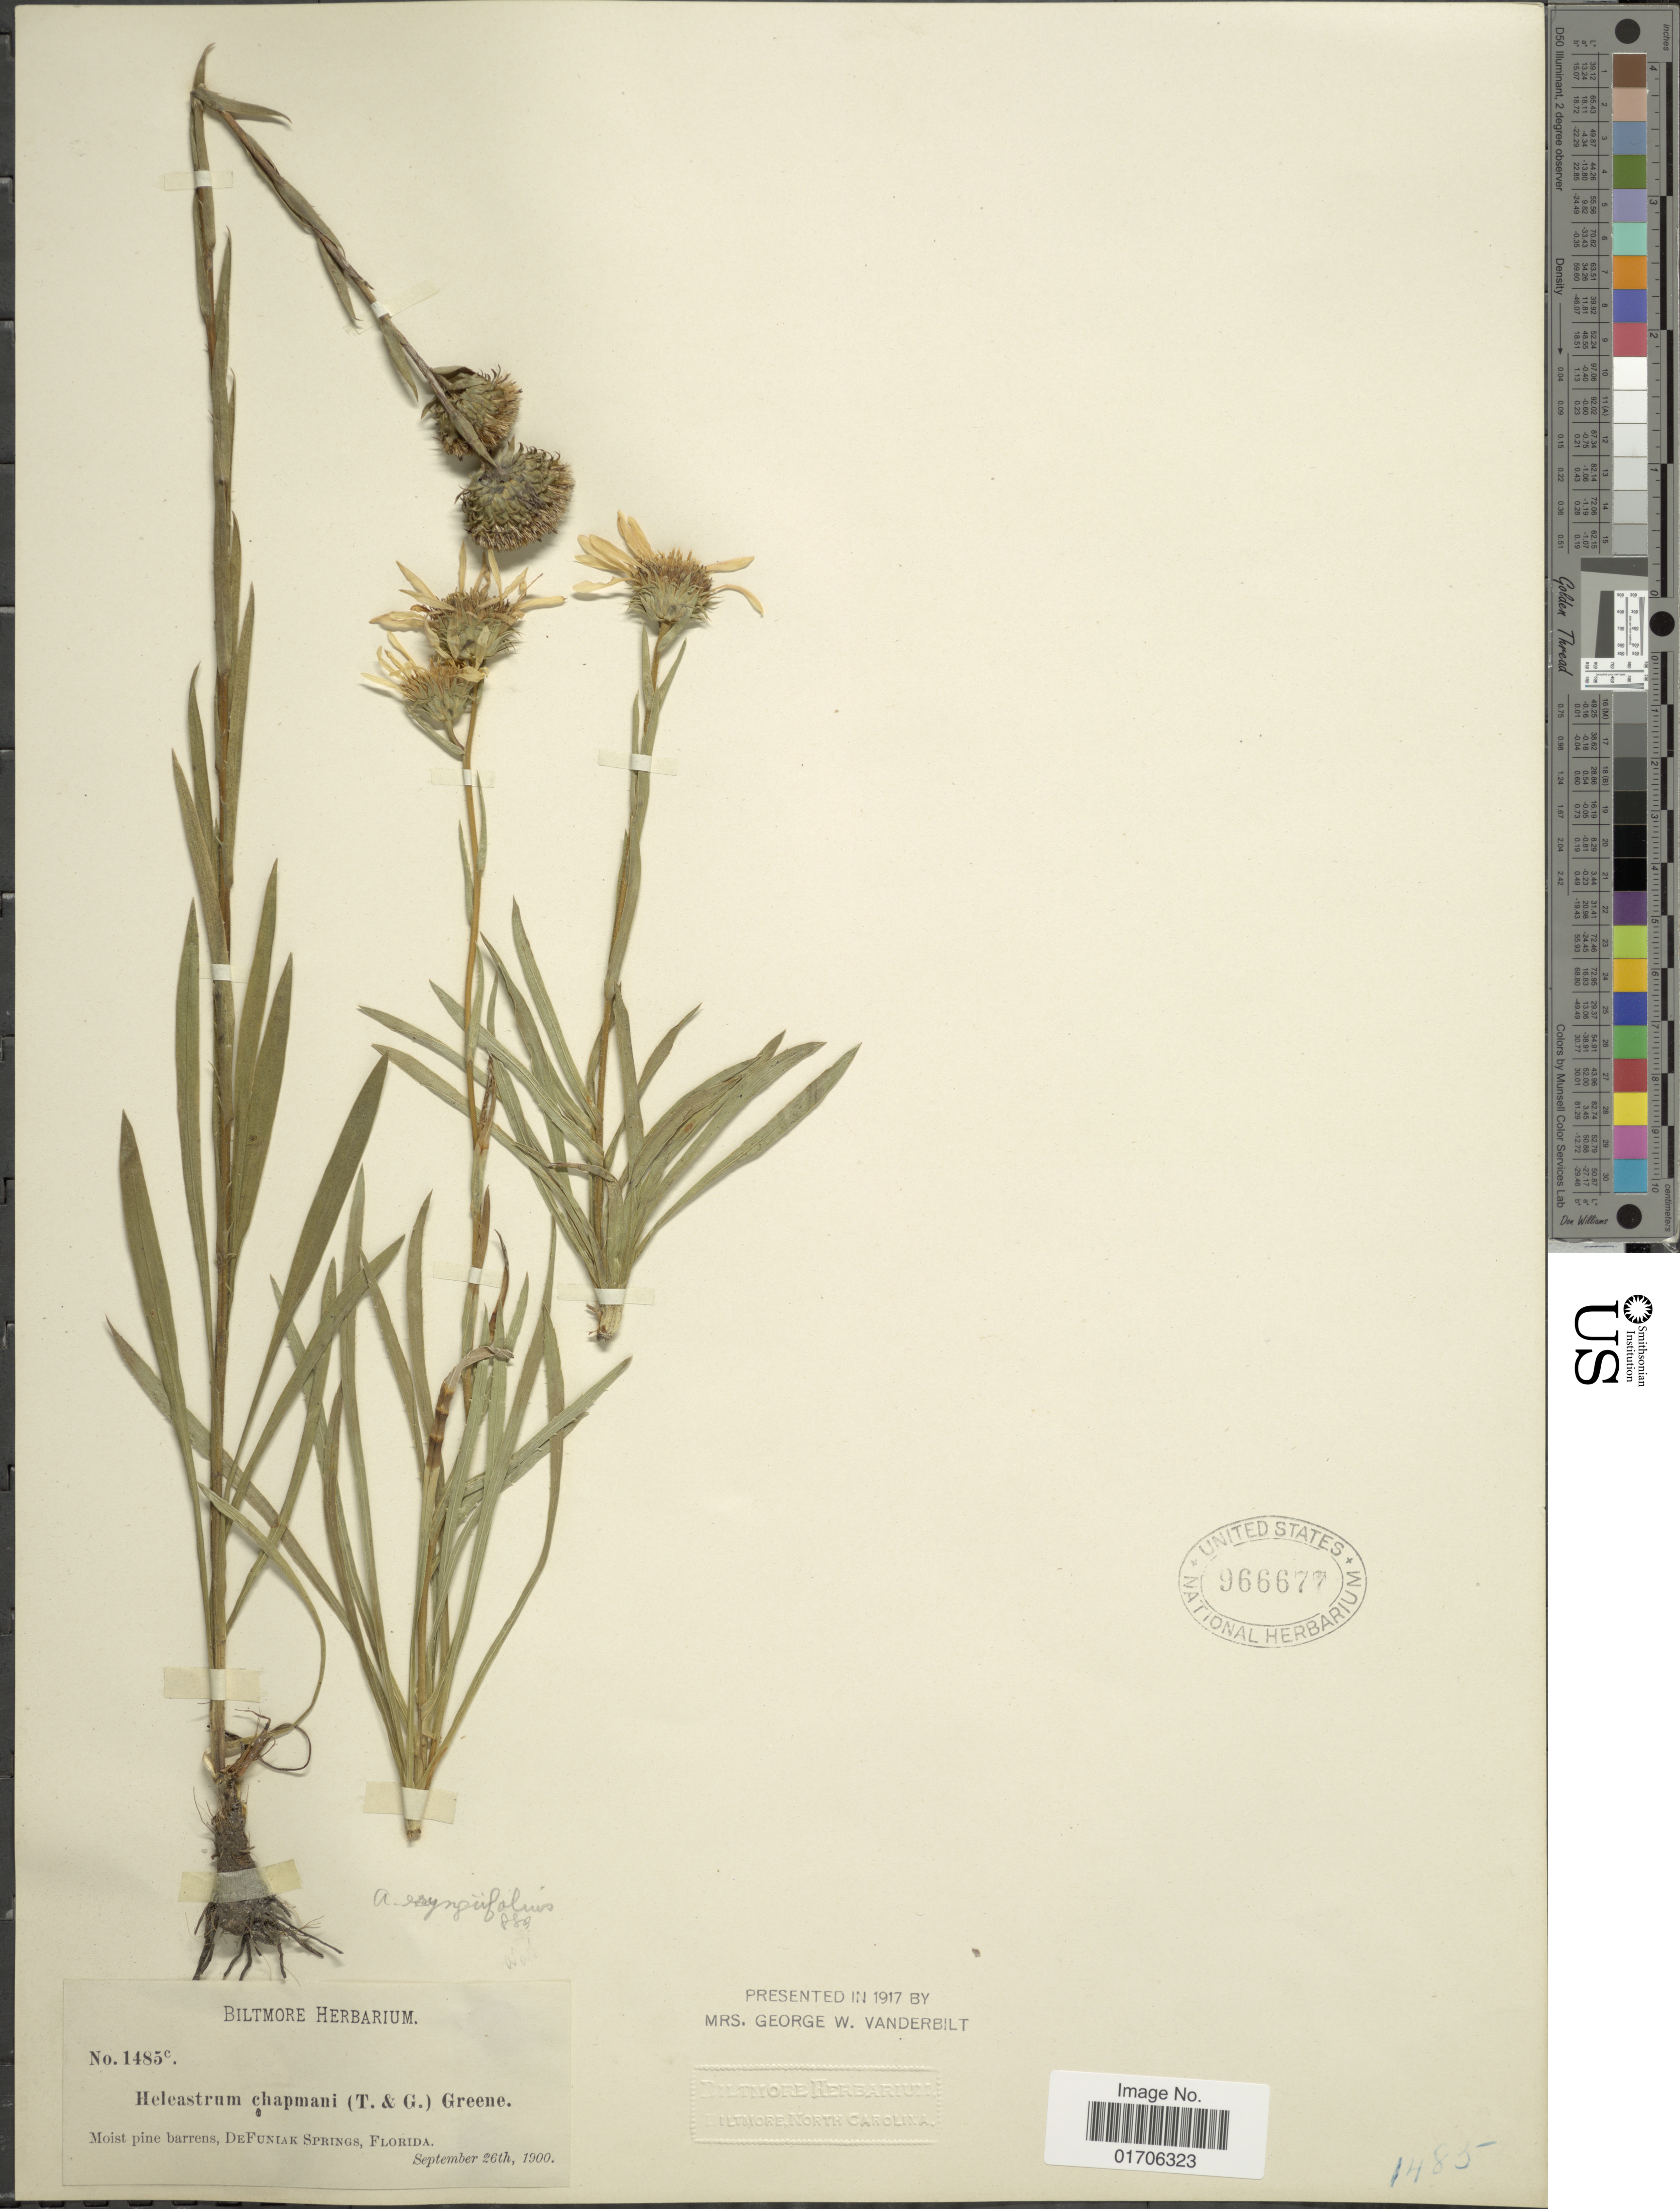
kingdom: Plantae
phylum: Tracheophyta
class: Magnoliopsida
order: Asterales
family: Asteraceae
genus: Eurybia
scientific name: Eurybia eryngiifolia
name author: (Torr. & A. Gray) G.L. Nesom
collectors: ex herb. Biltmore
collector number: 1485c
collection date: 1900-09-26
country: United States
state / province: Florida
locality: Moist pine barrens, DeFunlak Springs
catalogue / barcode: US 966677